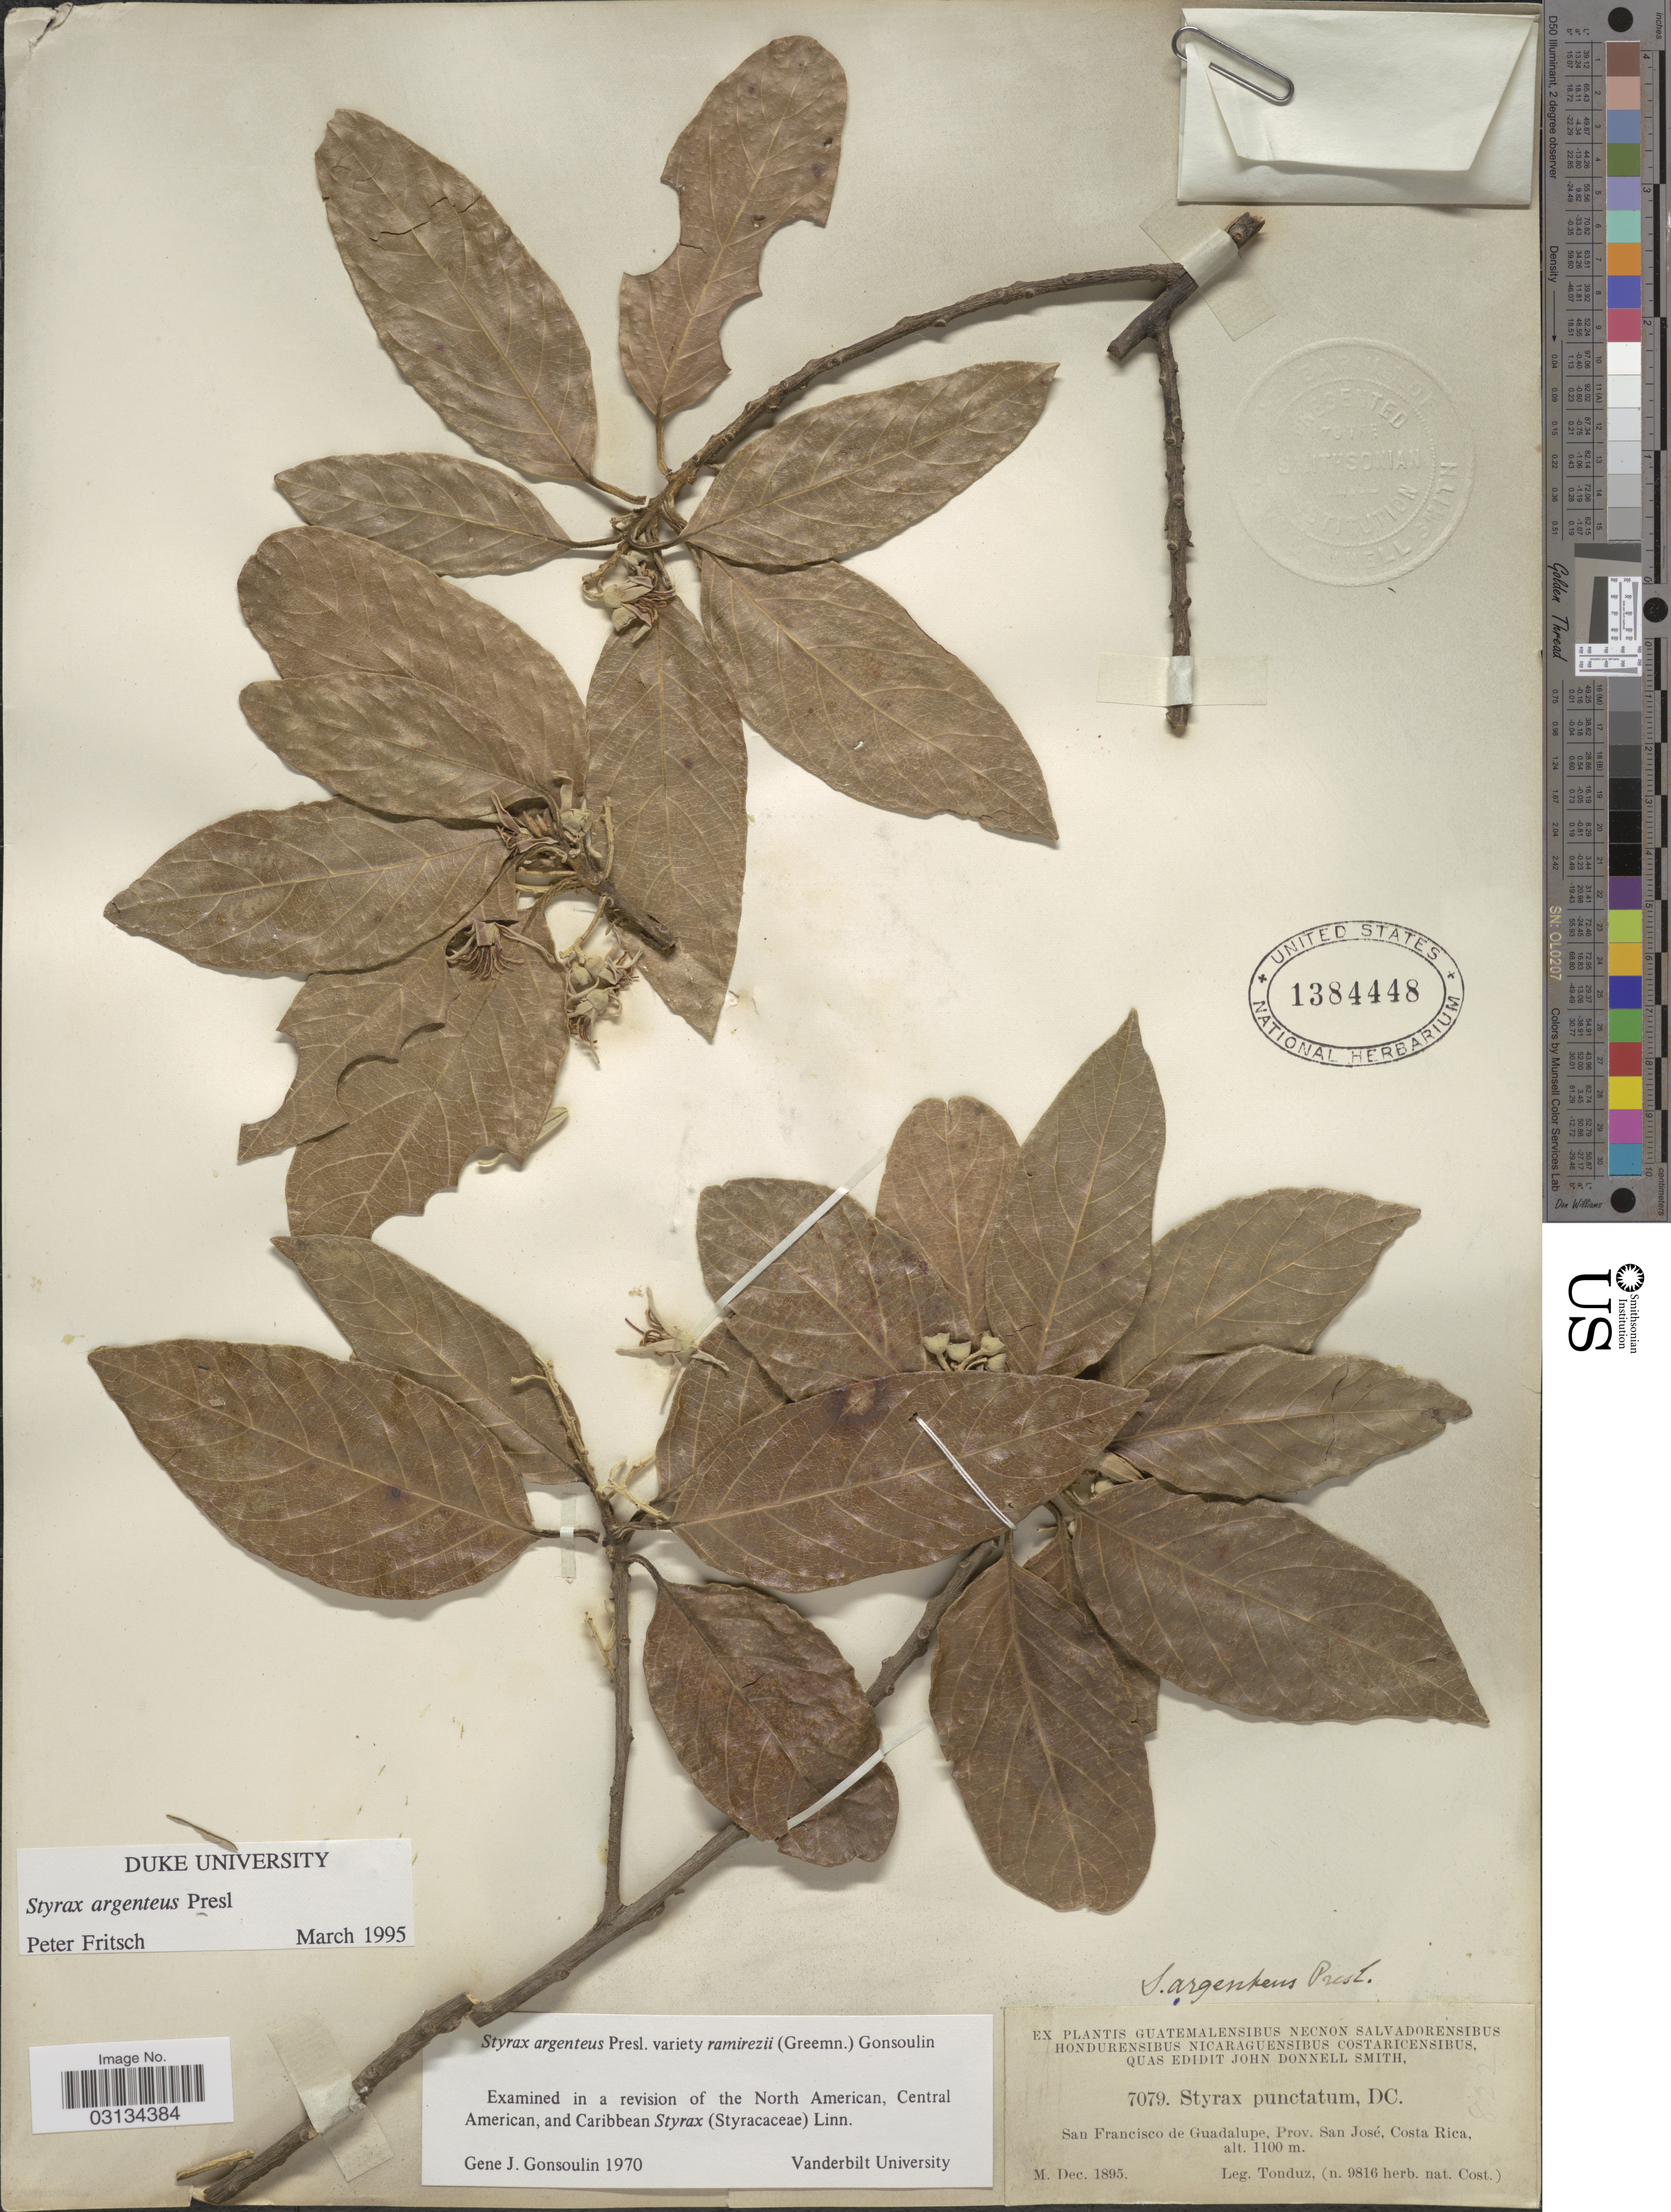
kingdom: Plantae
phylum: Tracheophyta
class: Magnoliopsida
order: Ericales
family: Styracaceae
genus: Styrax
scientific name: Styrax argenteus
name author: C. Presl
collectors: Tonduz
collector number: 7079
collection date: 1895-12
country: Costa Rica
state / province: San José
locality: San Francisco de Guadalupe, Prov. San José.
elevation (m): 1100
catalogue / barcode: US 1384448